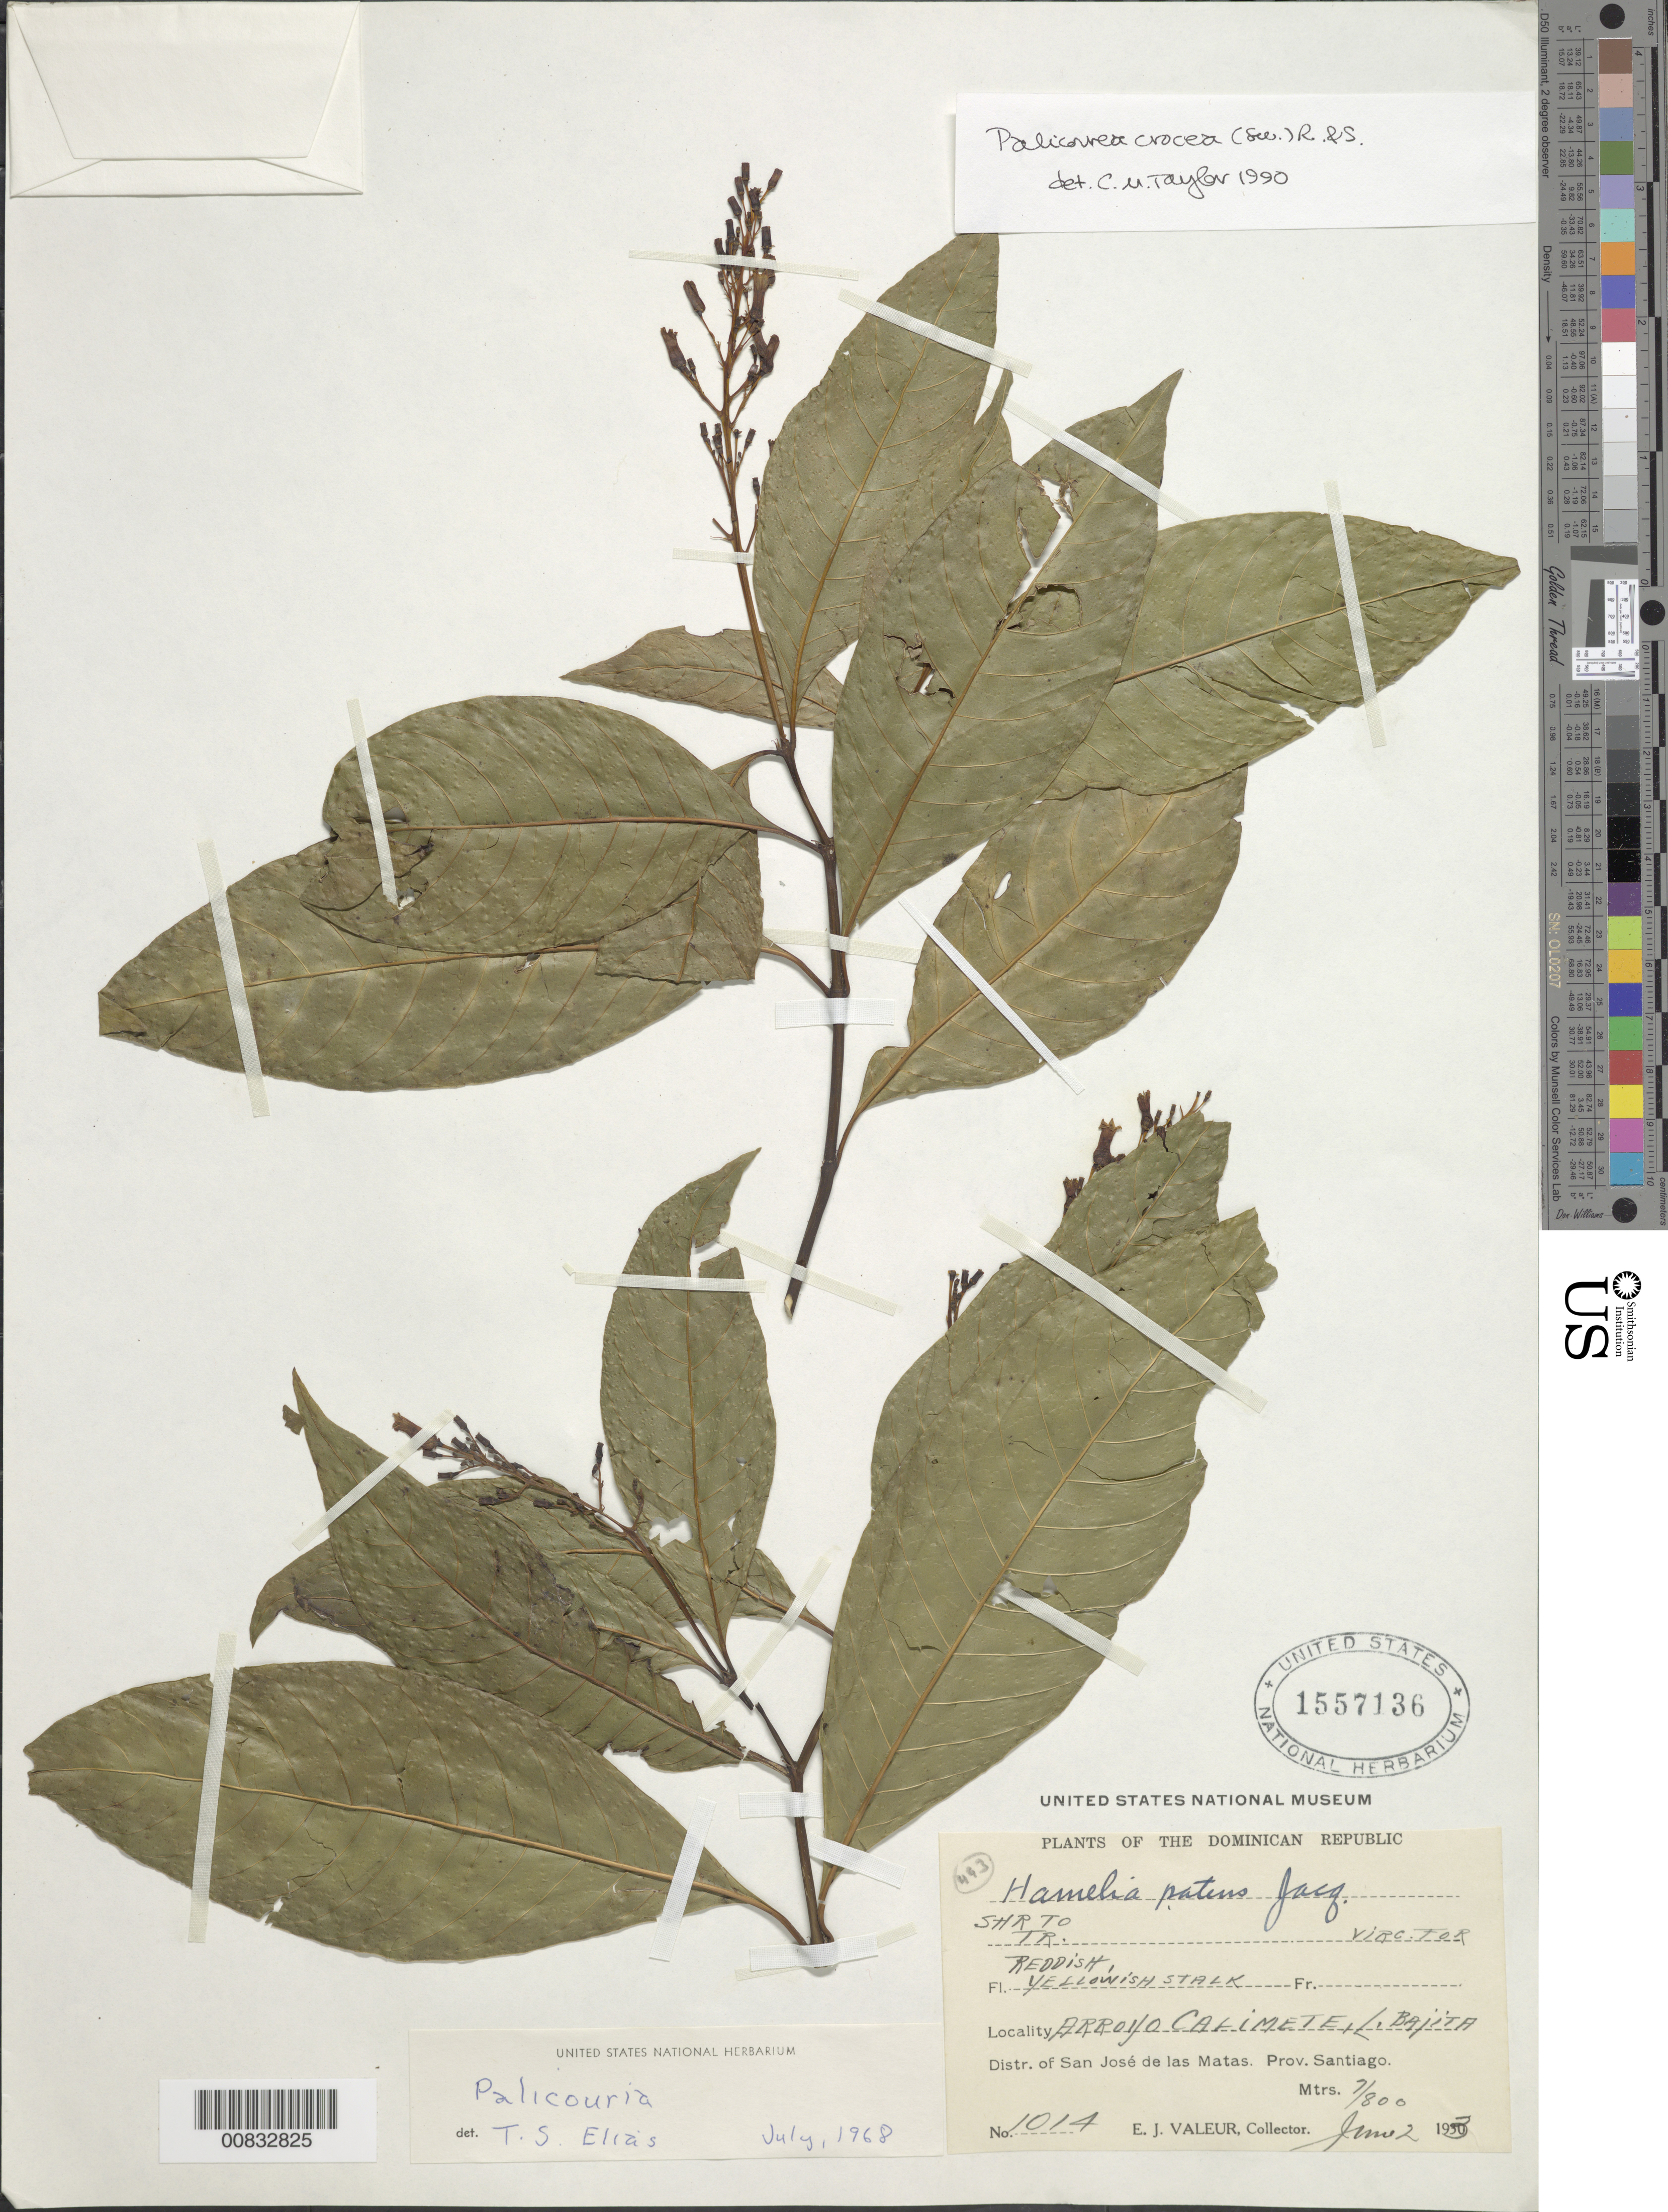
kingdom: Plantae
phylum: Tracheophyta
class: Magnoliopsida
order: Gentianales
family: Rubiaceae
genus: Palicourea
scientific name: Palicourea crocea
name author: (Sw.) Schult.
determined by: Taylor, Charlotte M.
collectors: E. Valeur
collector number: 1014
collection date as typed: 02 Jun 1933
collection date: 1933-06-02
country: Dominican Republic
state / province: Santiago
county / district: San José de las Matas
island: Hispaniola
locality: Arroyo Calimete, Loma Bajita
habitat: Virign forest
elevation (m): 700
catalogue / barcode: US 1557136